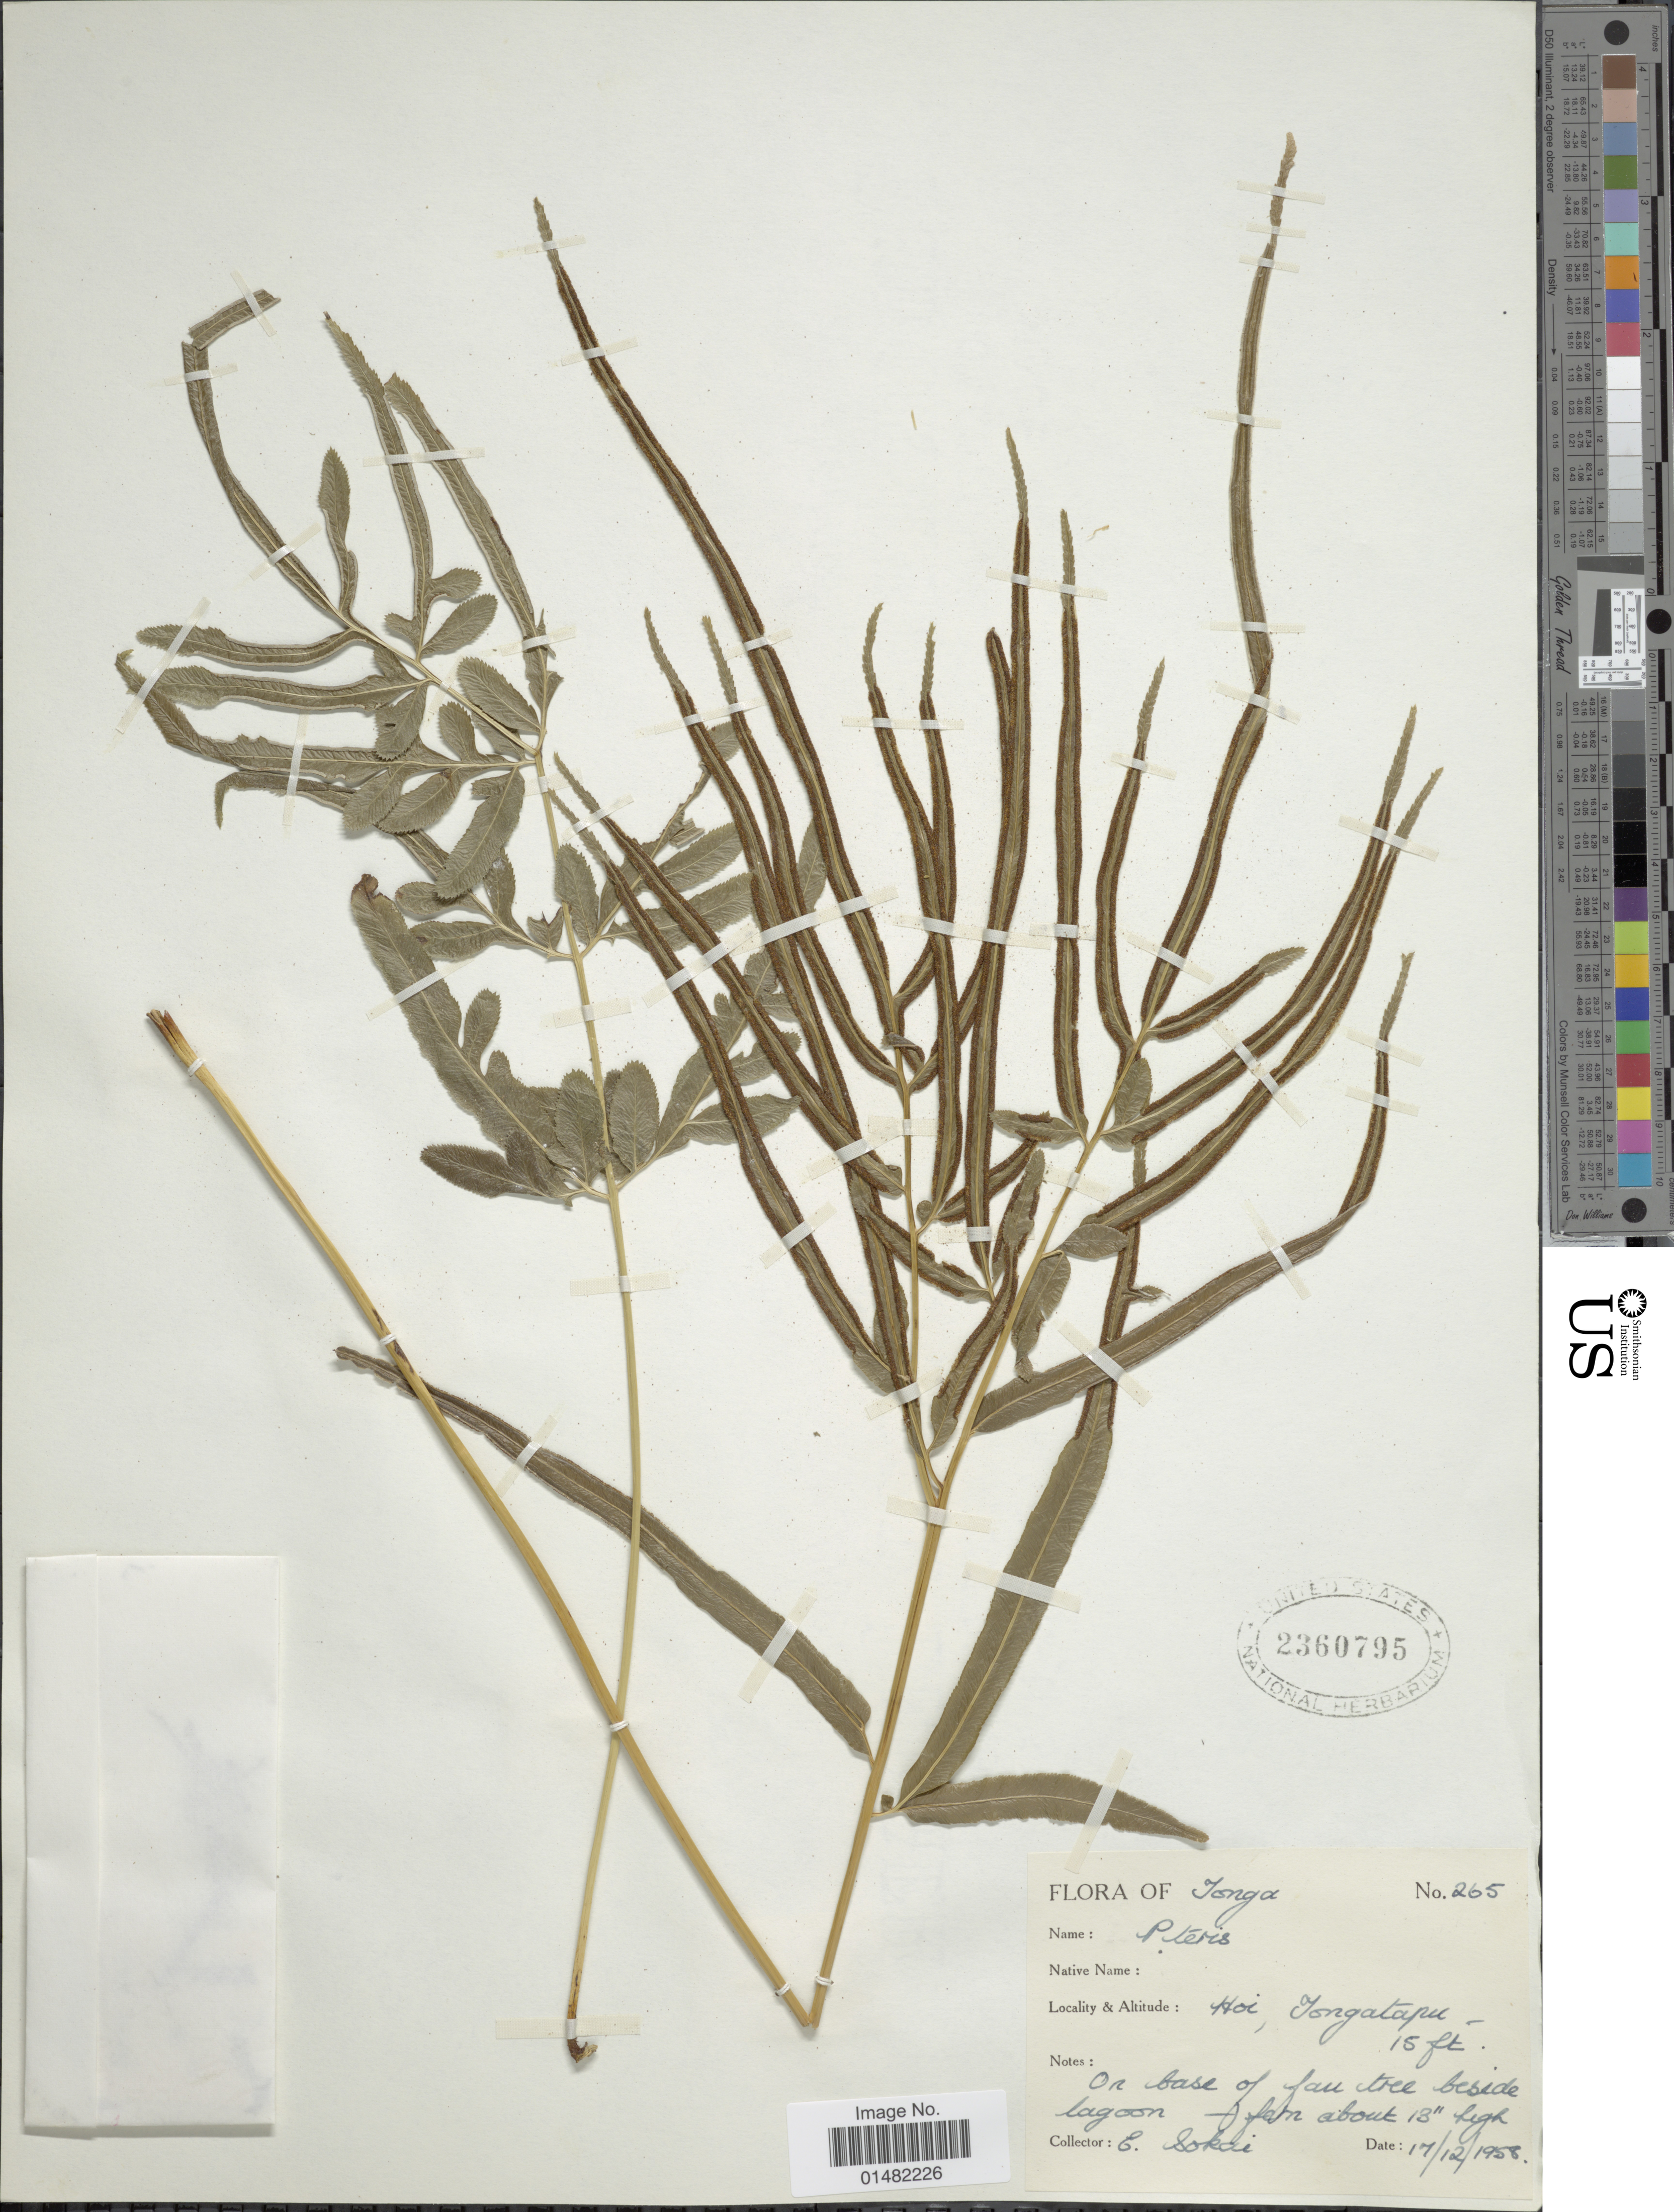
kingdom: Plantae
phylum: Tracheophyta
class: Polypodiopsida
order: Polypodiales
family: Pteridaceae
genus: Pteris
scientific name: Pteris ensiformis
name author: Burm. f.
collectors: E. Sokai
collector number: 265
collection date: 1958-12-17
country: Tonga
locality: Hoi, Tongatapu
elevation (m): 5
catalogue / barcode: US 2360795